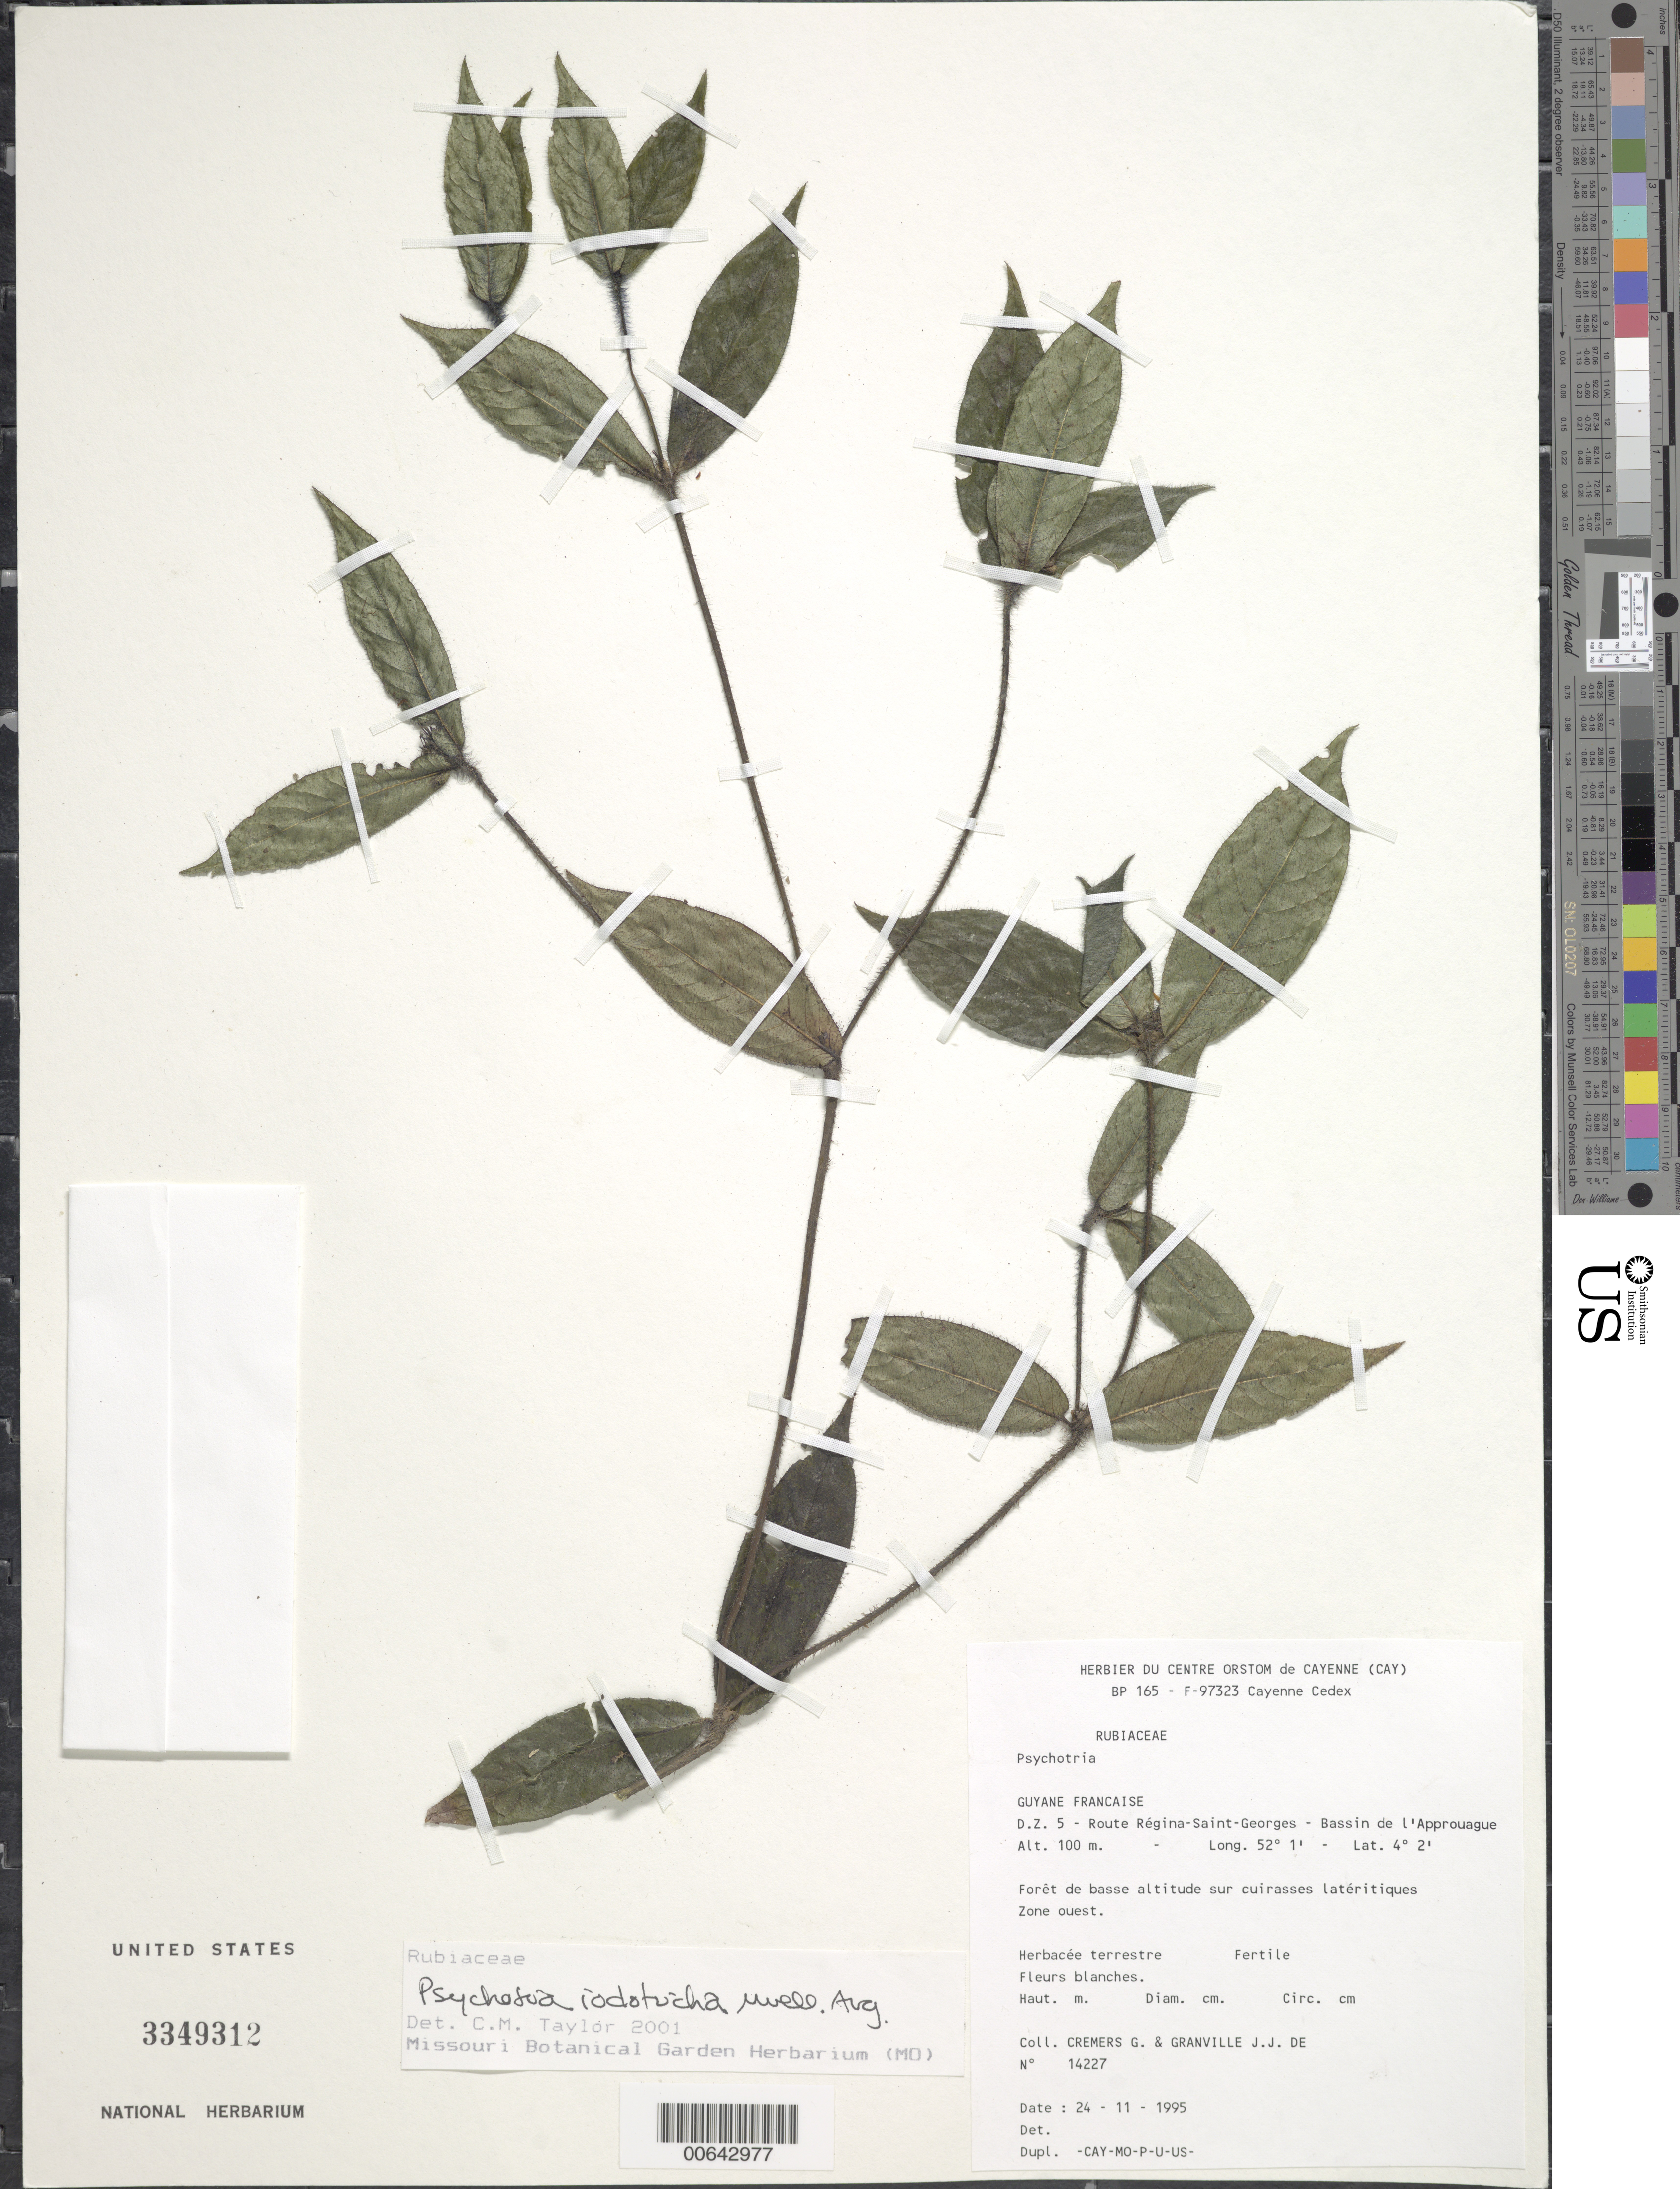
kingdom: Plantae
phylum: Tracheophyta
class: Magnoliopsida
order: Gentianales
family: Rubiaceae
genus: Palicourea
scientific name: Palicourea iodotricha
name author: (Müll. Arg.) Delprete & J.H. Kirkbr.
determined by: Kirkbride, J. H., Jr.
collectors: G. Cremers & J.-J. de Granville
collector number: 14227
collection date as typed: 24-Nov-95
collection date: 1995-11-24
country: French Guiana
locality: Route Regina-Saint-Georges, D.Z. 5, Bassin de l'Approuague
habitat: Forêt de basse altitude sur cuirasses latéritiques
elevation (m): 100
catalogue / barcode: US 3349312